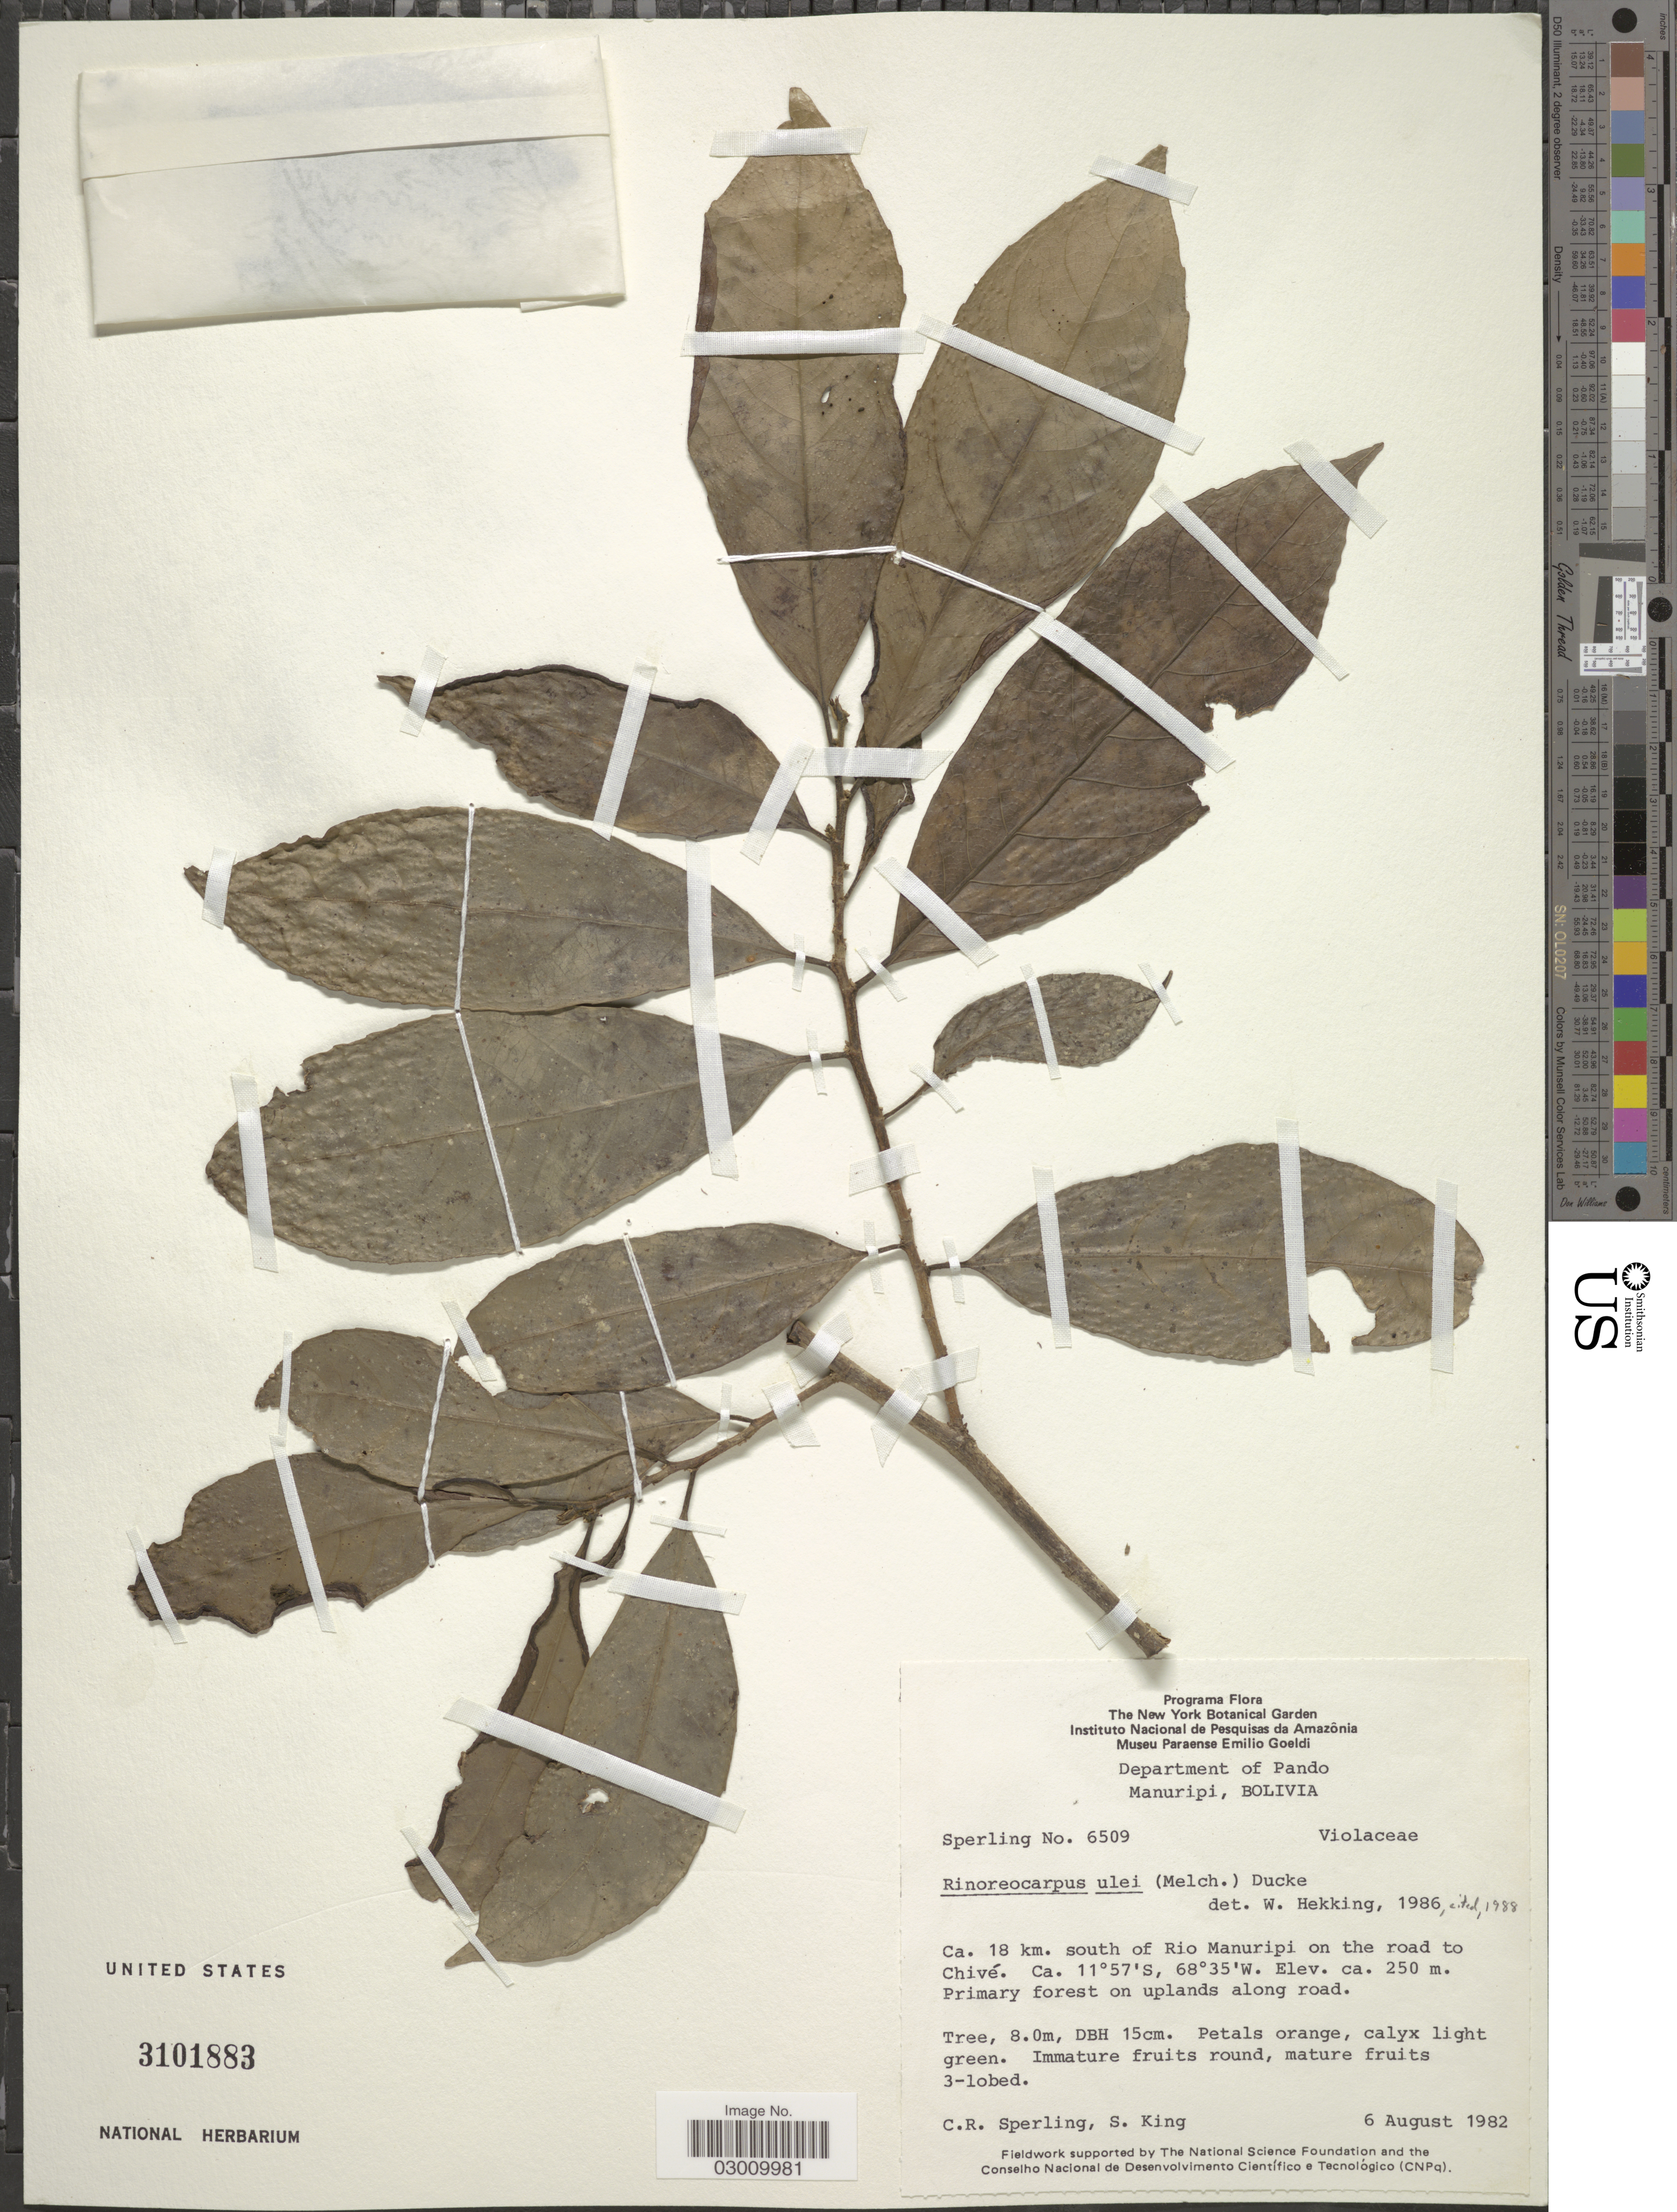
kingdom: Plantae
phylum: Tracheophyta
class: Magnoliopsida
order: Malpighiales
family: Violaceae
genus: Rinoreocarpus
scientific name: Rinoreocarpus ulei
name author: (Melch.) Ducke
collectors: C. R. Sperling & S. King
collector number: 6509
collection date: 1982-08-06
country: Bolivia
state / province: Pando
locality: Department of Pando, Manuripi, Ca. 18 km. south of Rio Manuripi on the road to Chivé.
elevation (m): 250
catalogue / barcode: US 3101883